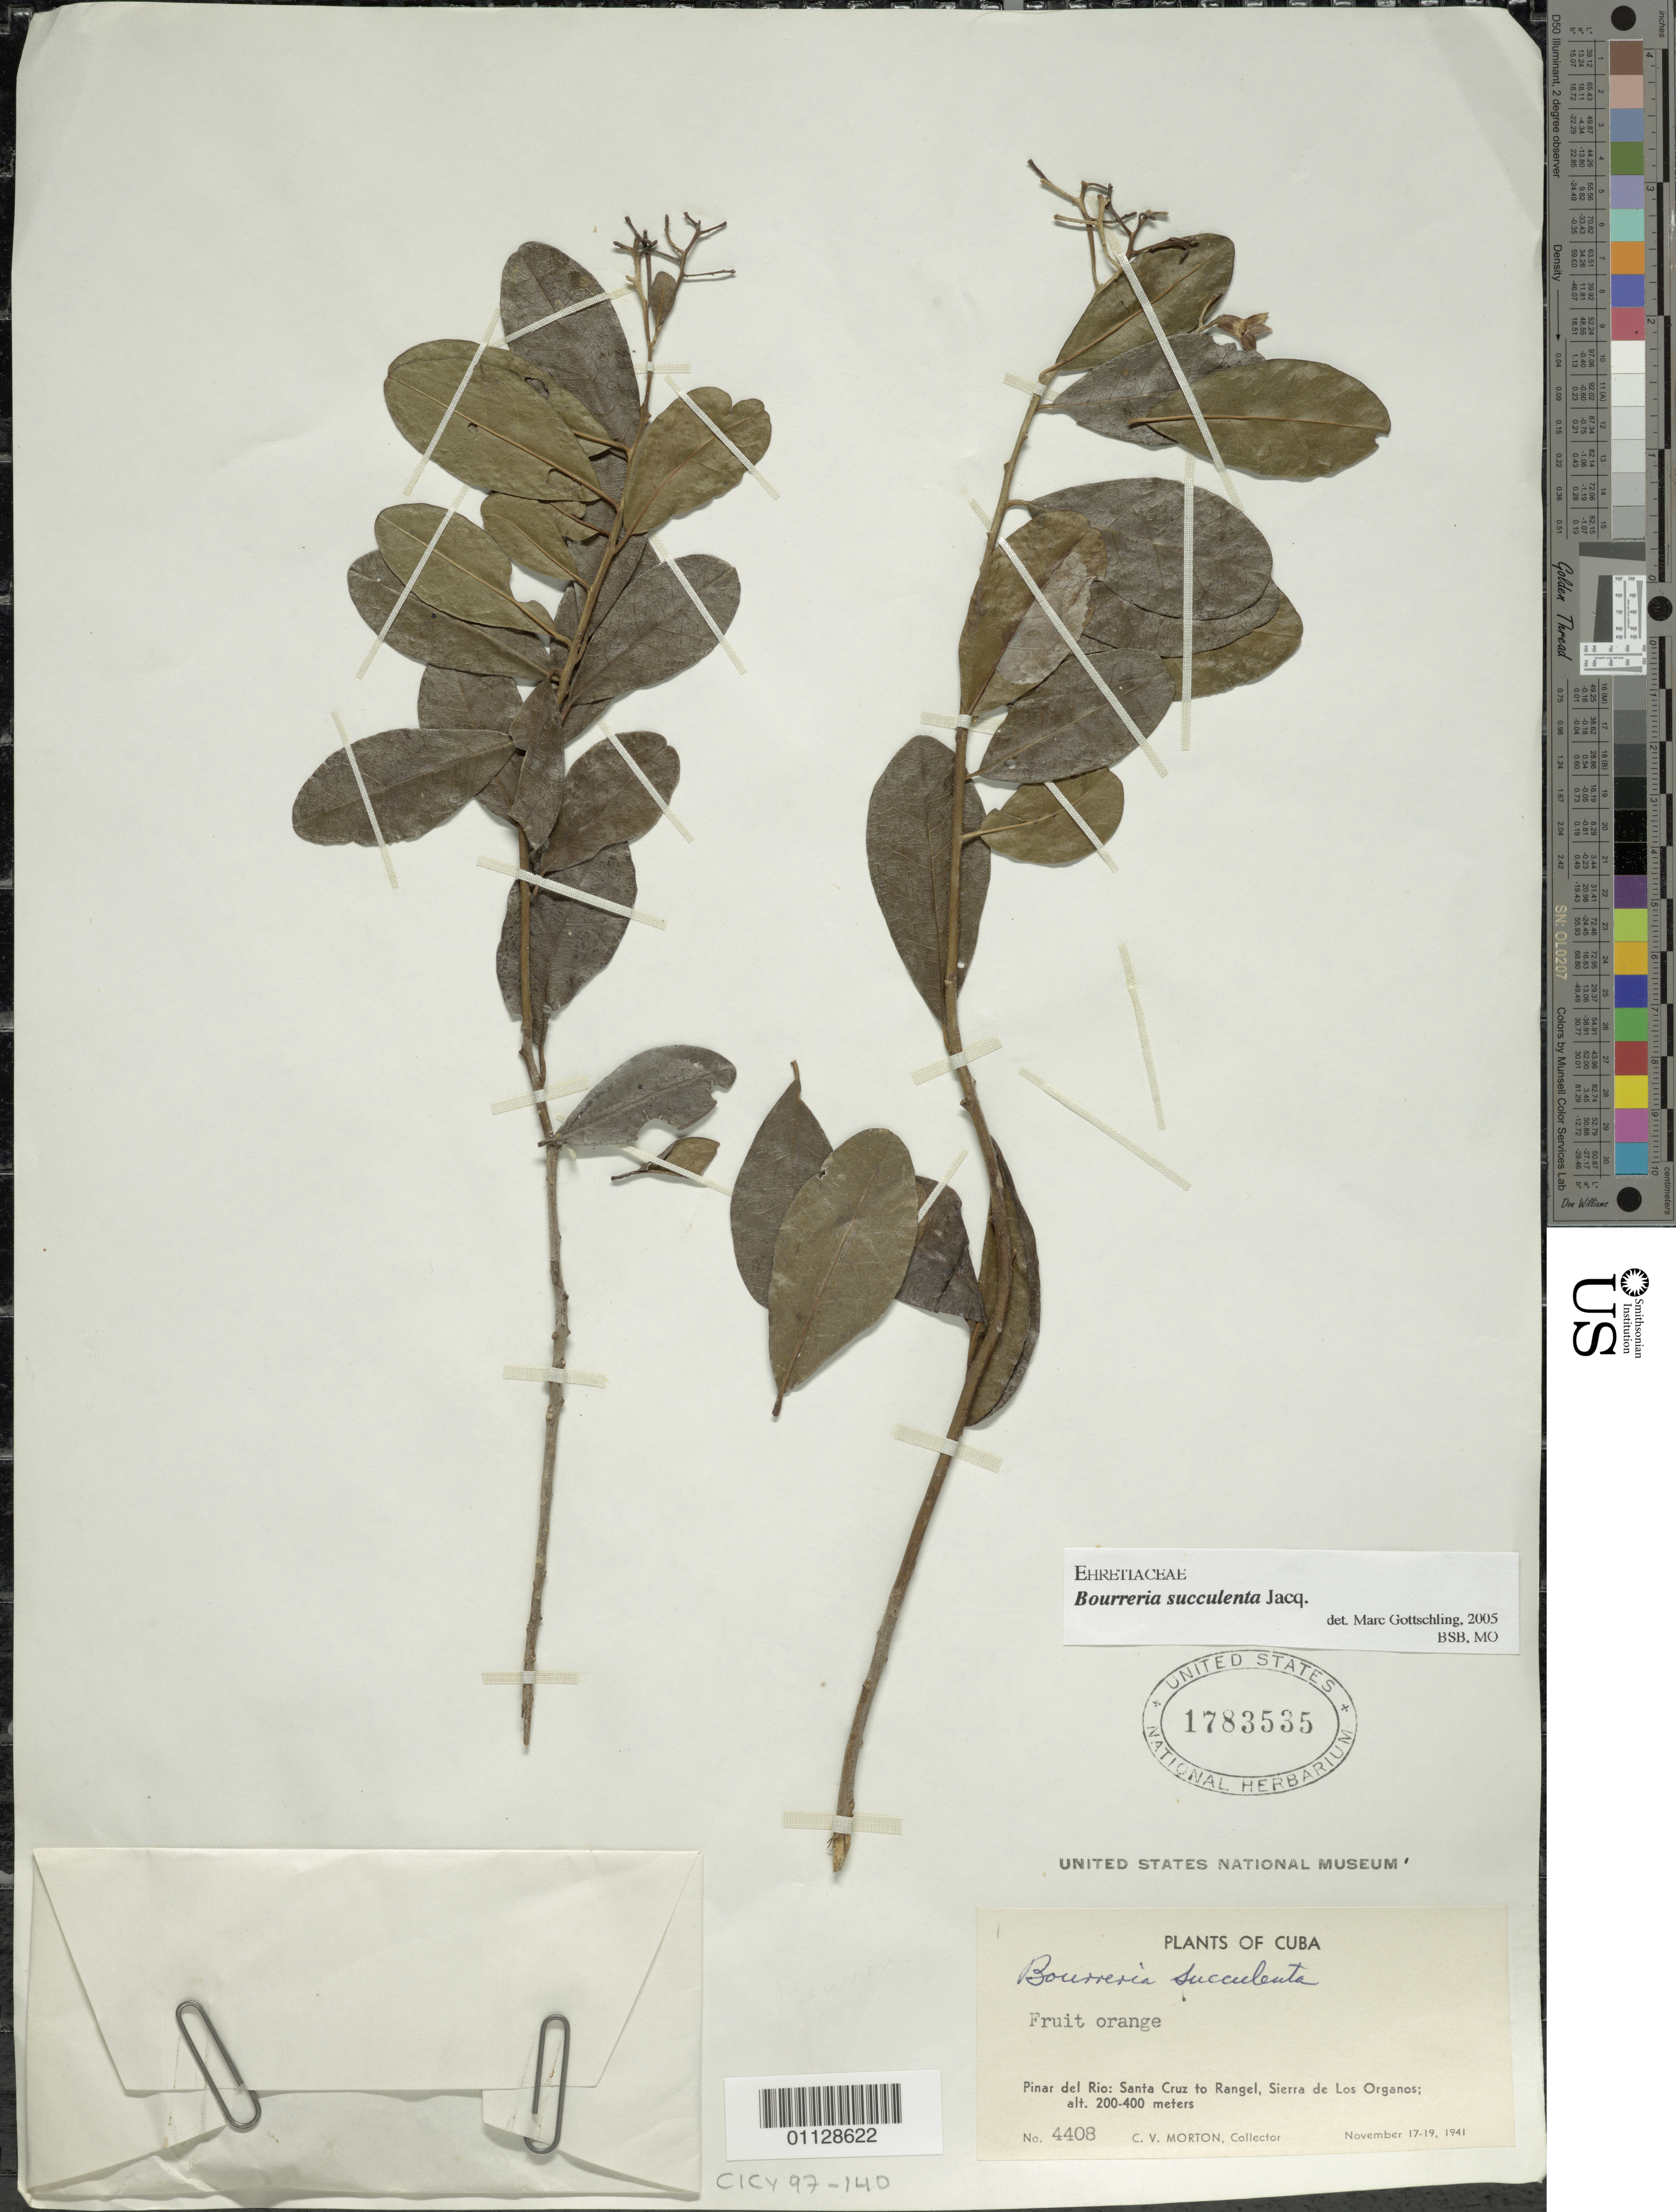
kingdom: Plantae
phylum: Tracheophyta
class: Magnoliopsida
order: Boraginales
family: Ehretiaceae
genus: Bourreria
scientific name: Bourreria succulenta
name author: Jacq.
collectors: C. V. Morton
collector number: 4408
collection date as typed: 17 Nov 1941 to 19 Nov 1941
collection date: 1941-11-17/1941-11-19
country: Cuba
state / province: Pinar del Rio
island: Cuba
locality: Santa Cruz to Rangel, Sierra de Los Organos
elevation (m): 200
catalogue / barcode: US 1783535